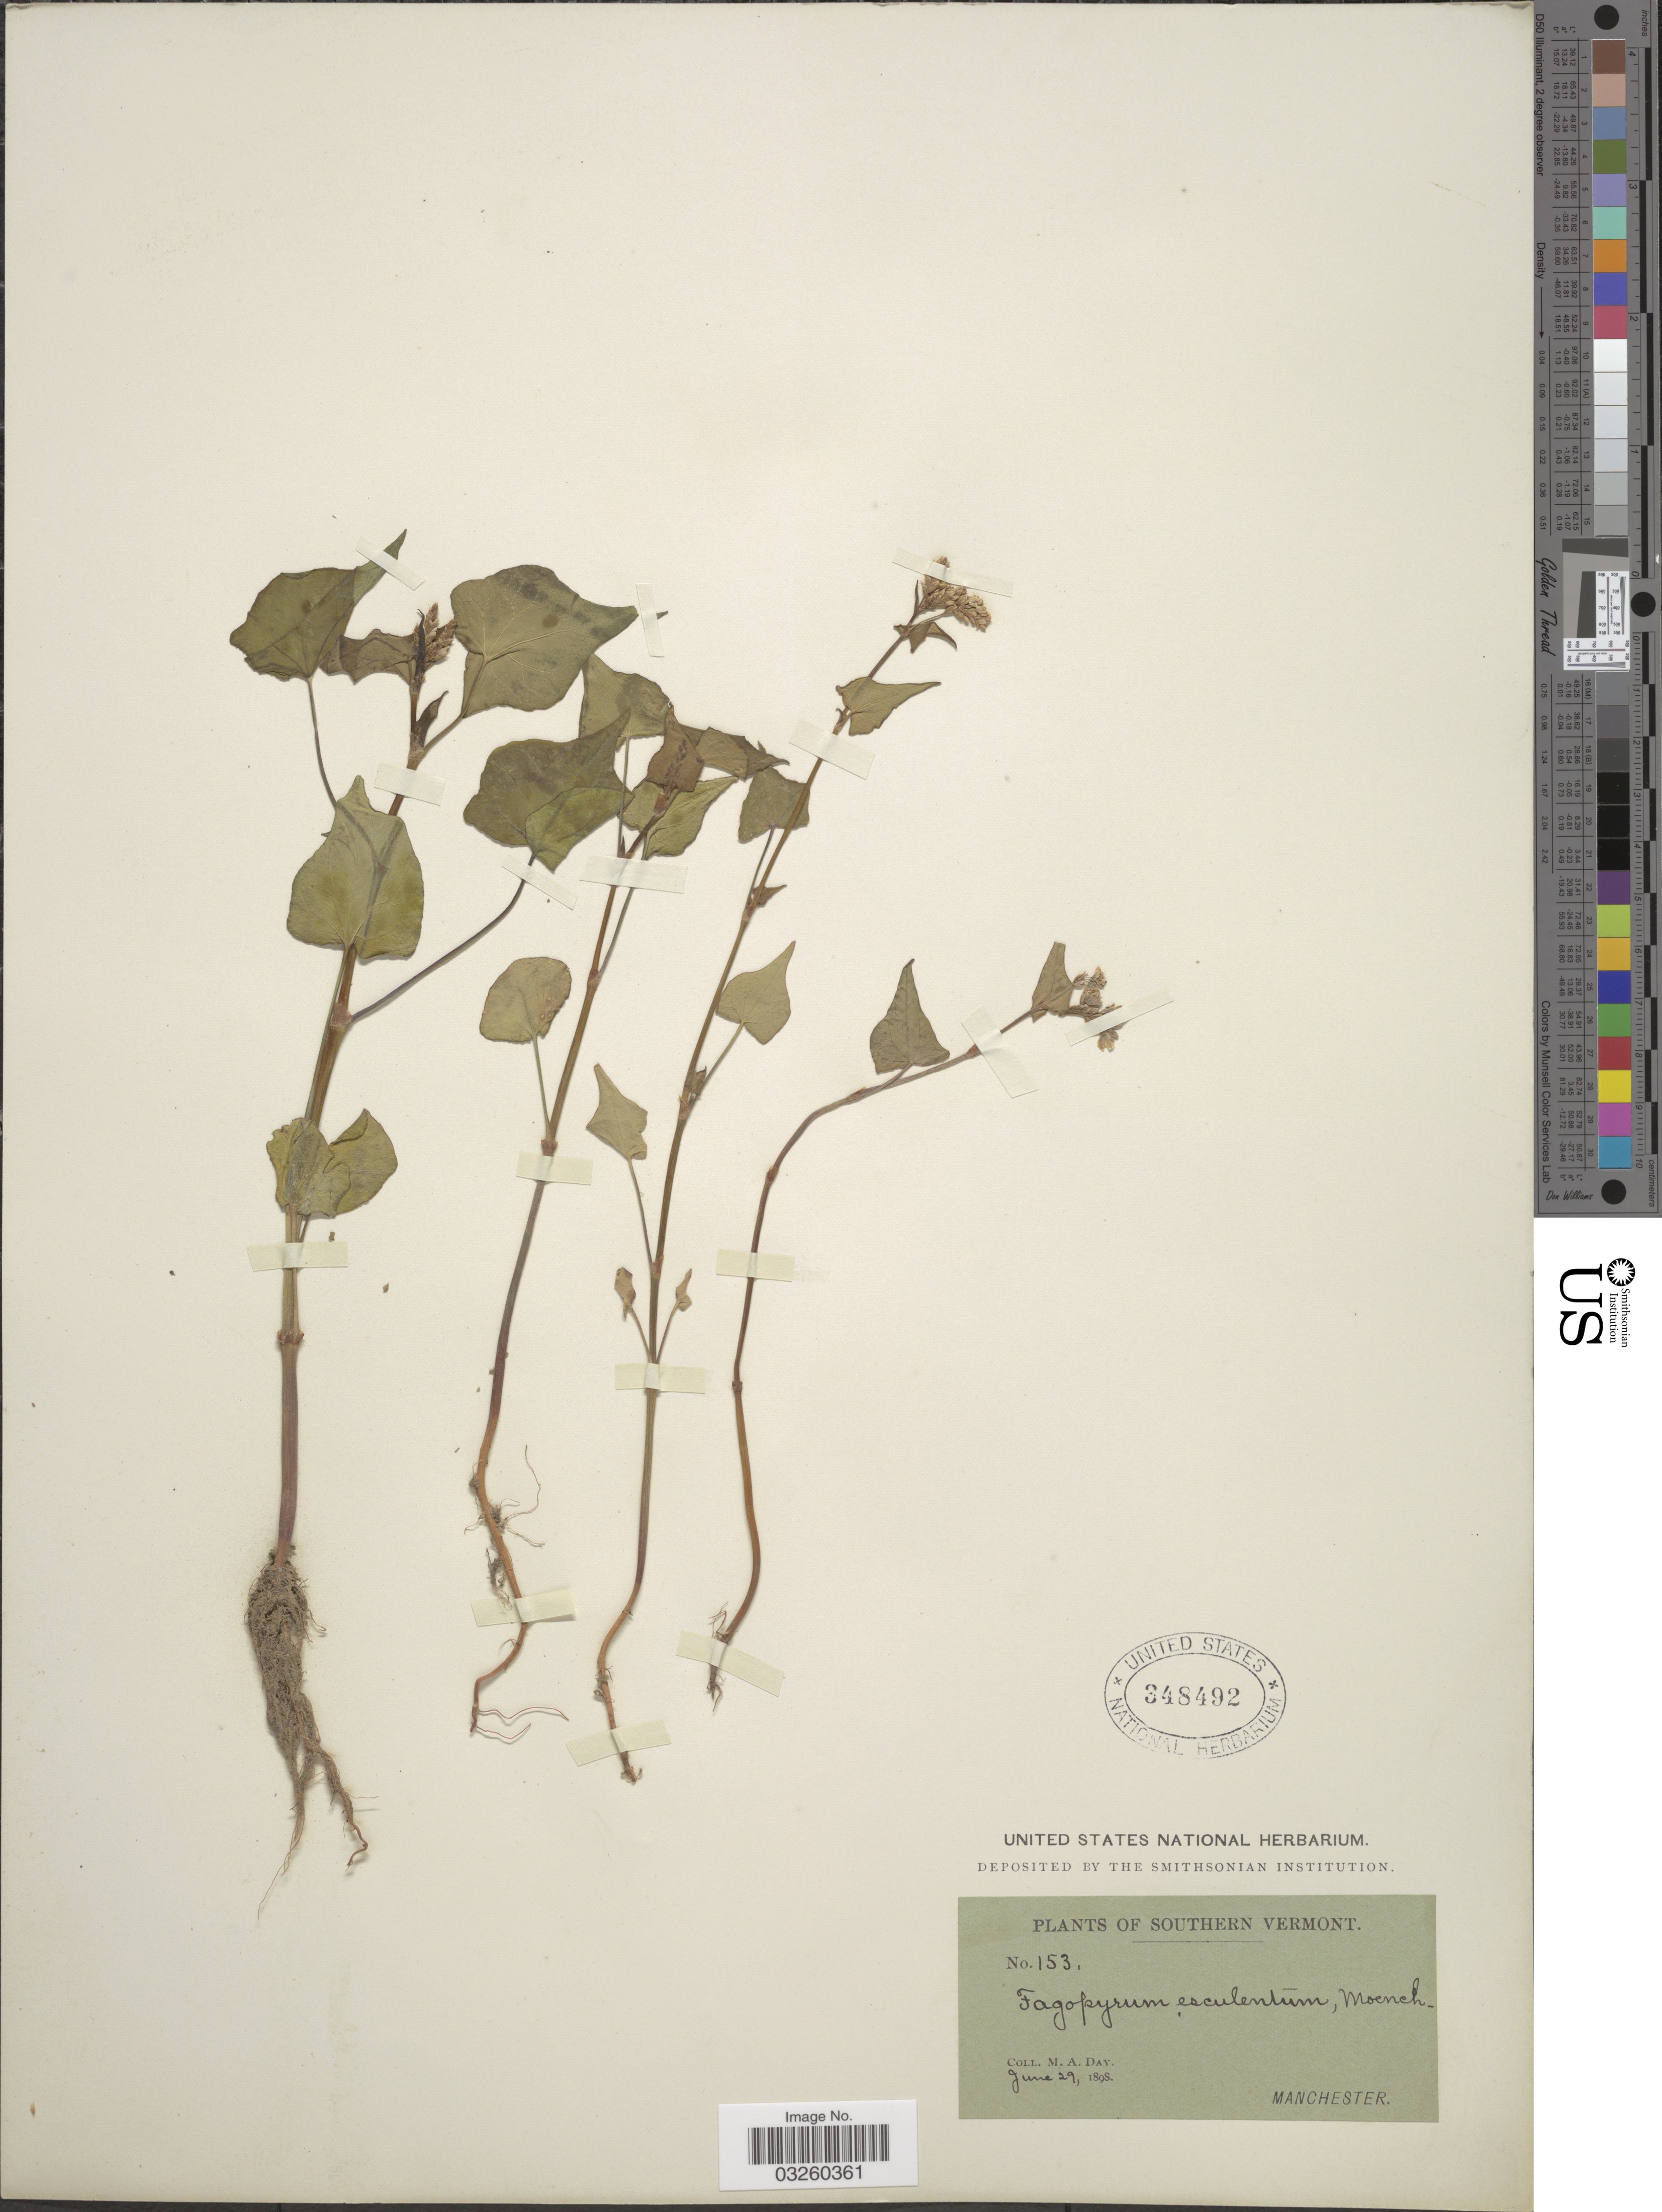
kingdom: Plantae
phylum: Tracheophyta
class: Magnoliopsida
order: Caryophyllales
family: Polygonaceae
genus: Fagopyrum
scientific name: Fagopyrum esculentum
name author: Moench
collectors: M. Day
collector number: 153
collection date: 1898-06-29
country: United States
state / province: Vermont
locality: Southern Vermont. Manchester.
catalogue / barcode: US 348492